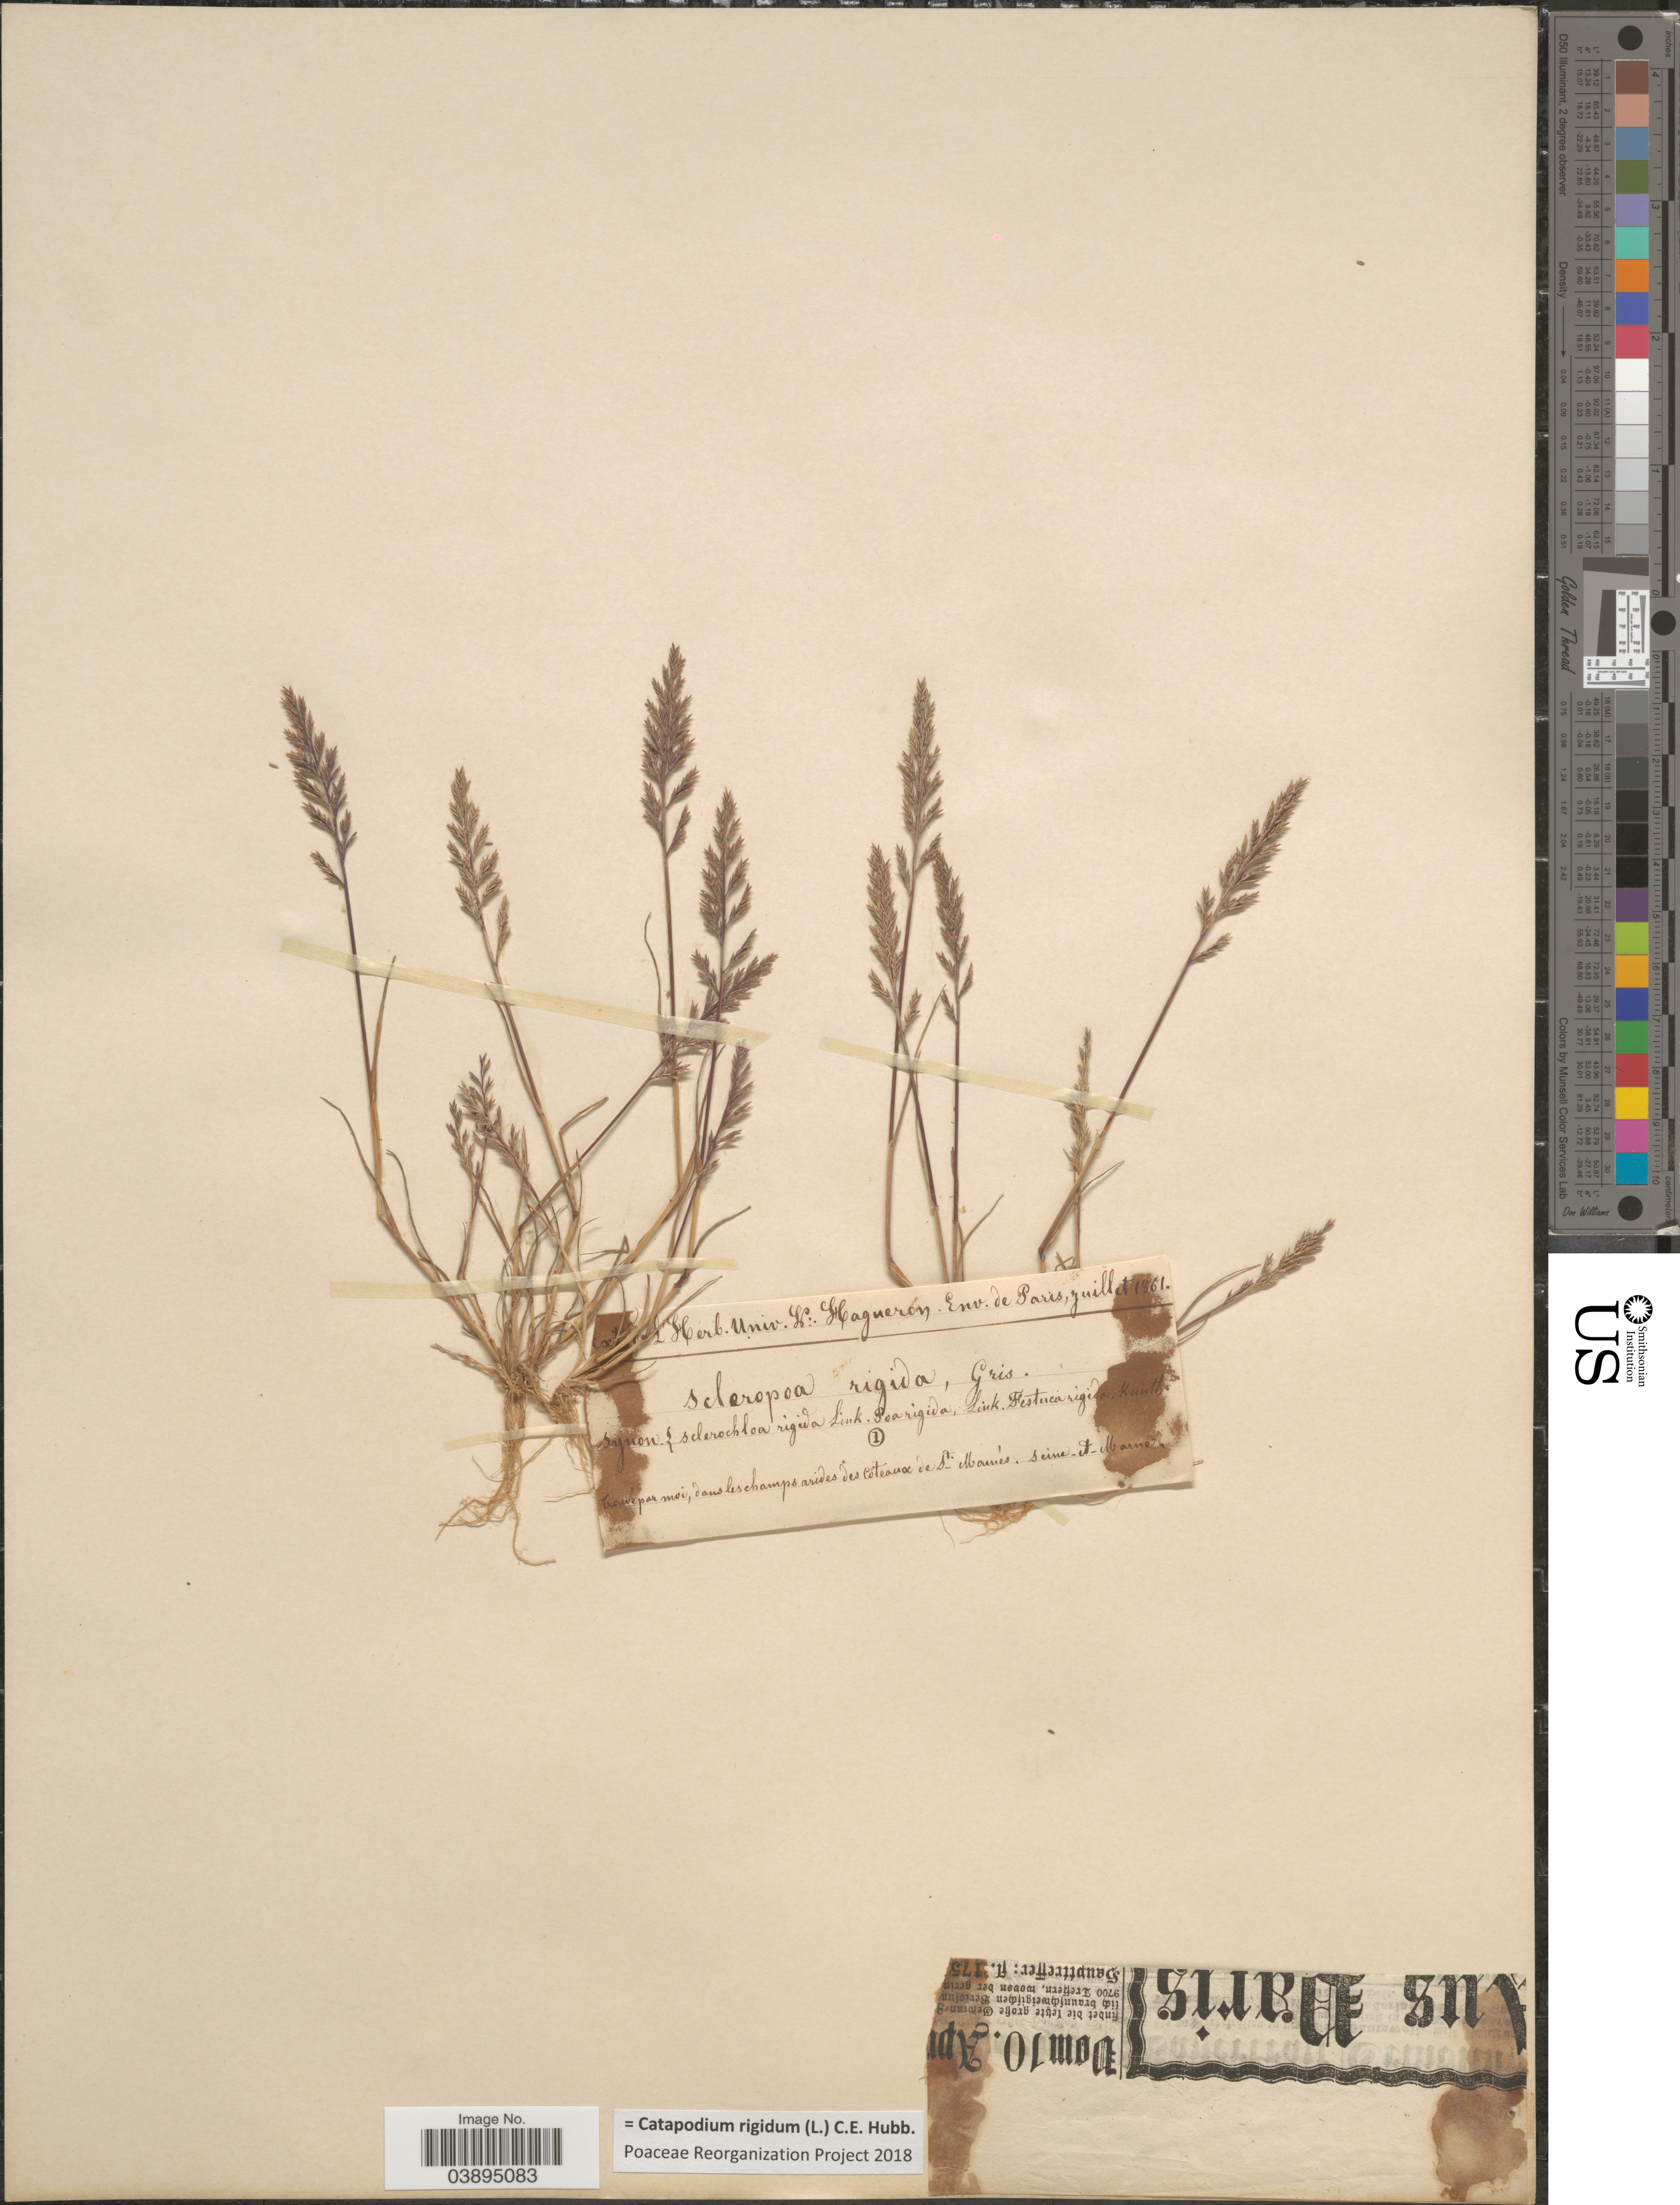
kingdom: Plantae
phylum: Tracheophyta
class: Liliopsida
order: Poales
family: Poaceae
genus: Catapodium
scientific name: Catapodium rigidum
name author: (L.) C.E. Hubb.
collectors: L. Hagueron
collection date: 1861-07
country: France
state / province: Île-de-France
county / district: Seine-et-Marne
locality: Env. de Paris. Trouvepar moi, dans les champs arides des coteaux de St. Mainés. Seine-et-Marne.